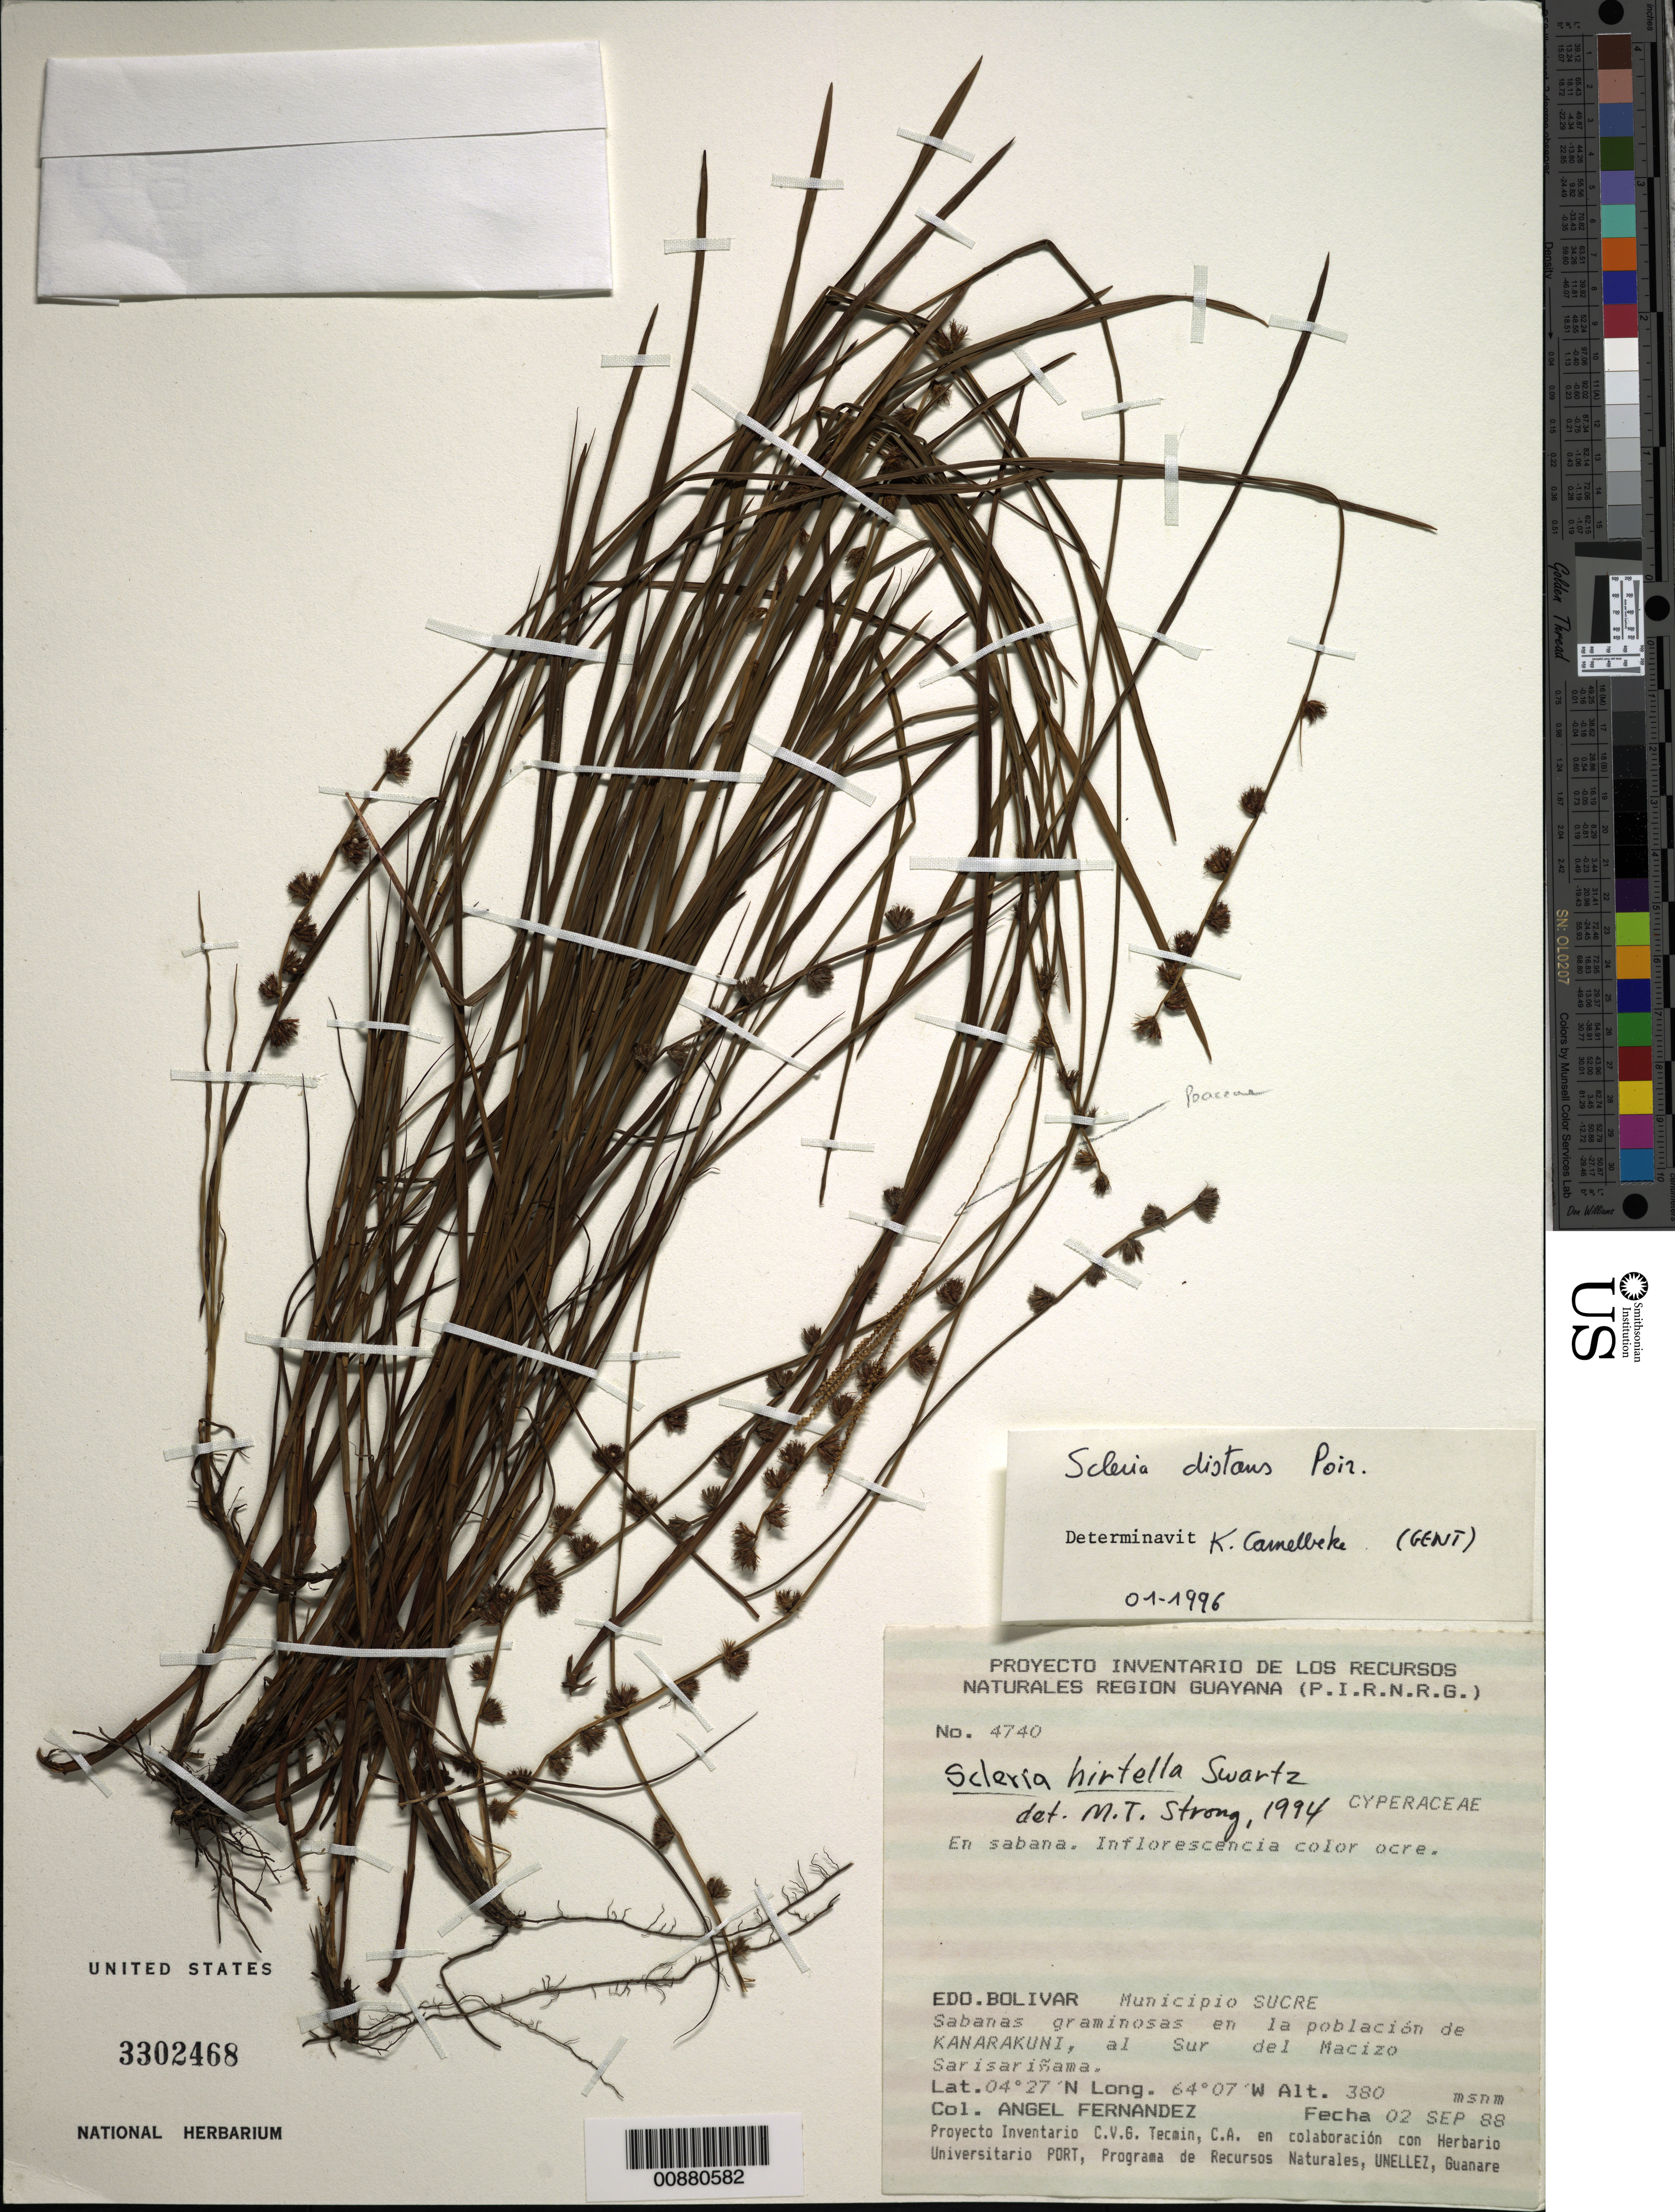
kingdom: Plantae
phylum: Tracheophyta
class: Liliopsida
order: Poales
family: Cyperaceae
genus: Scleria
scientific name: Scleria distans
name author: Poir.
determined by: Camelbeke, K.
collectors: A. Fernández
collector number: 4740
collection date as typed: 2-Sep-88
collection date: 1988-09-02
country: Venezuela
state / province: Bolívar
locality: Mun. Sucre, Kanarakuni, S del Macizo de Sarisariñama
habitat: Sabanas graminosas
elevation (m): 380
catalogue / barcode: US 3302468